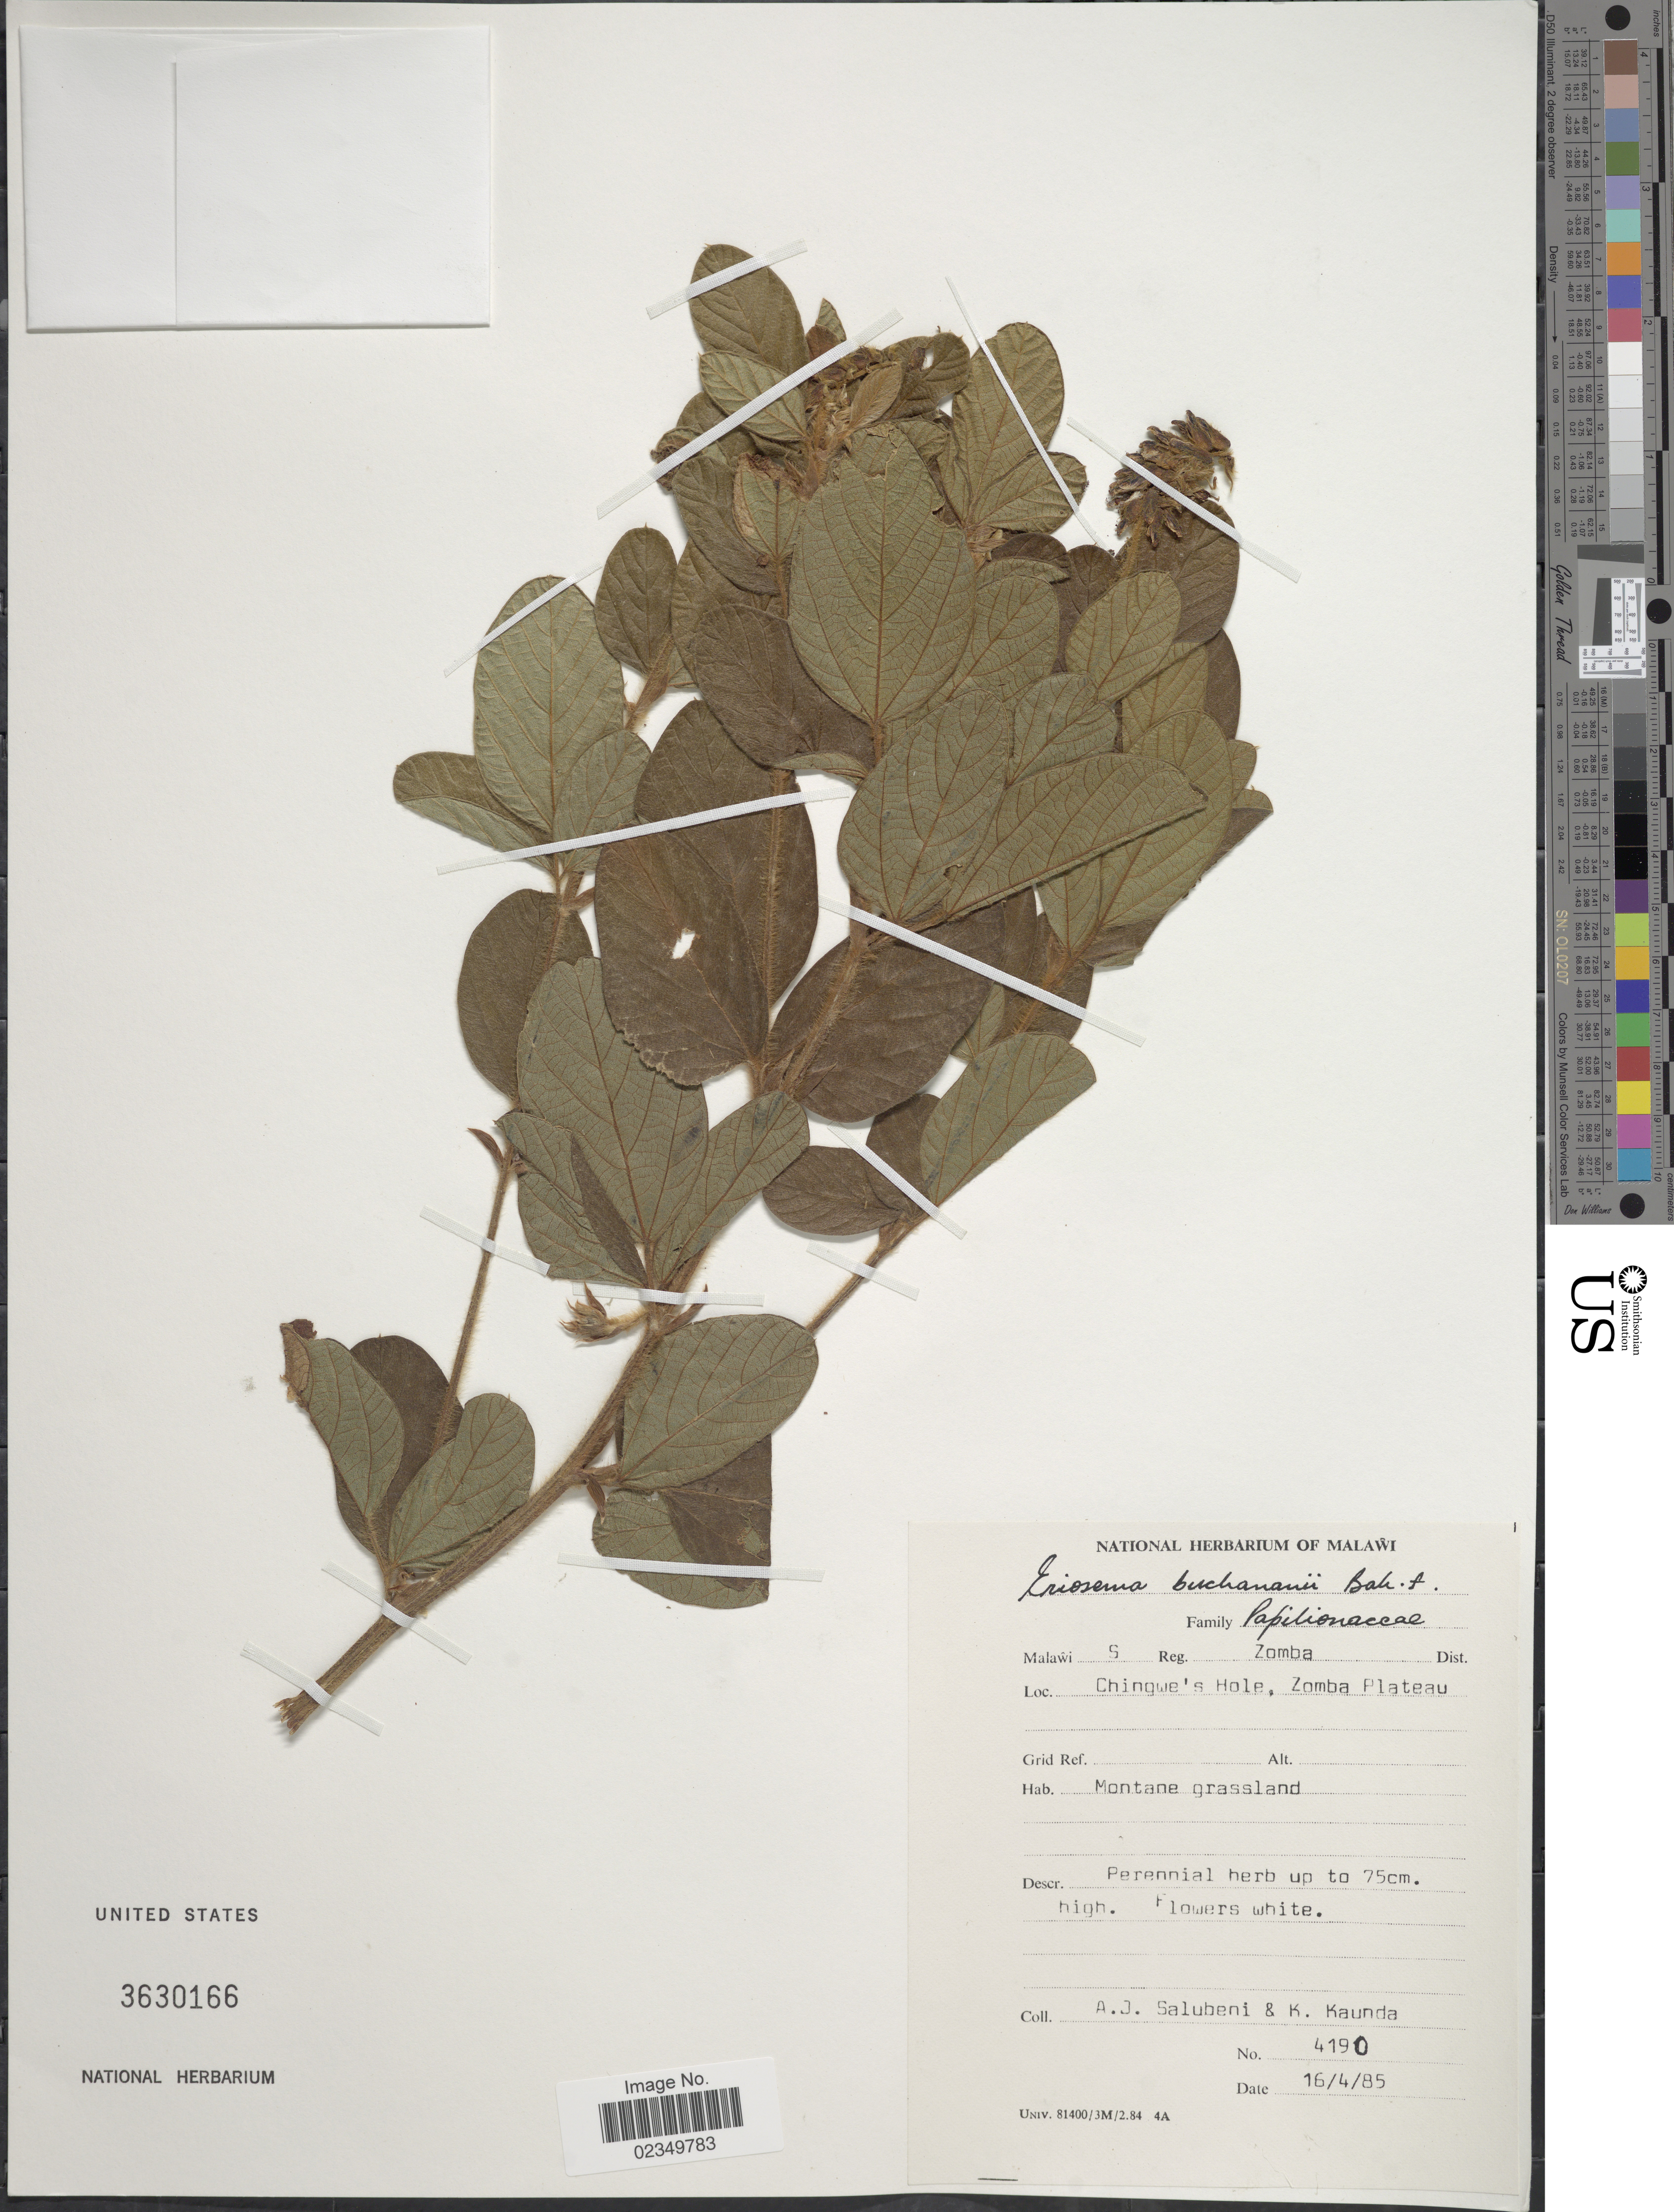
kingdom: Plantae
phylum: Tracheophyta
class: Magnoliopsida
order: Fabales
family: Fabaceae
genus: Eriosema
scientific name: Eriosema buchananii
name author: Baker f.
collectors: A. J. Salubeni & K. Kaunda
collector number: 4190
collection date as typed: Transcribed d/m/y: 16/4/85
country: Malawi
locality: S Reg. Zomba Dist., Chingwe's Hole, Zomba Plateau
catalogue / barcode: US 3630166